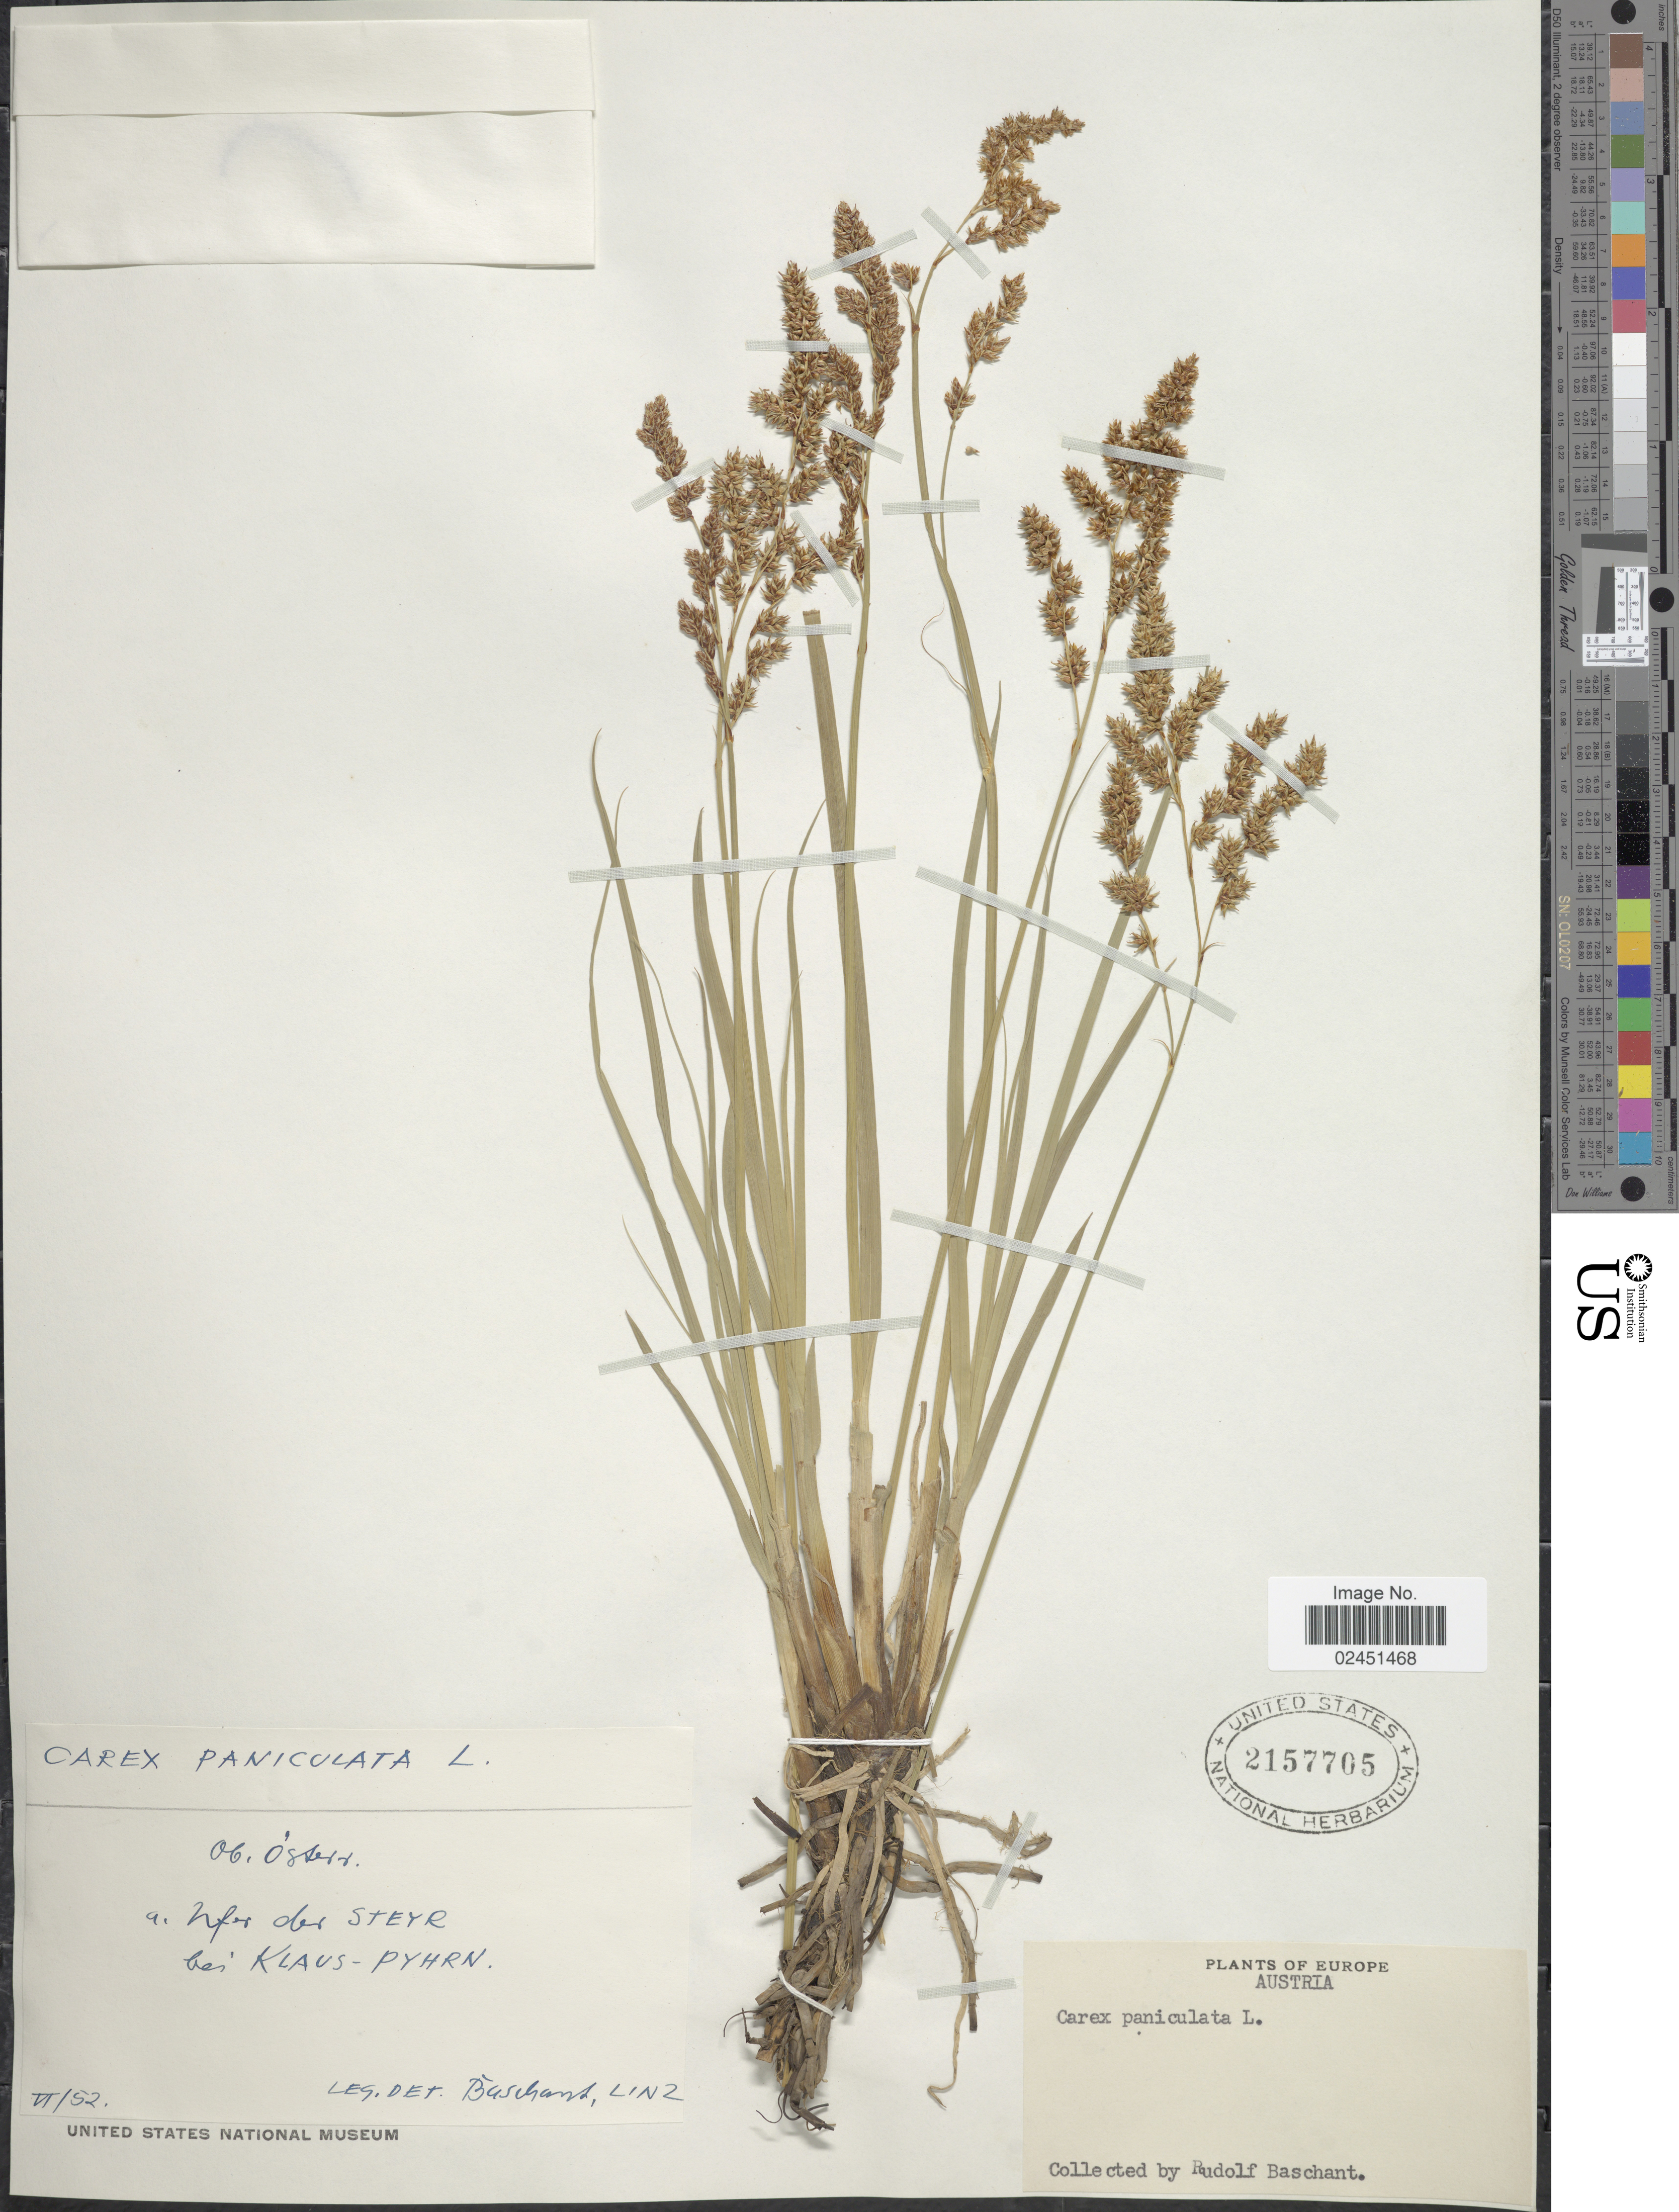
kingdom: Plantae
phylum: Tracheophyta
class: Liliopsida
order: Poales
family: Cyperaceae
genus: Carex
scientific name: Carex paniculata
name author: L.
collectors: R. Baschant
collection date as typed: Transcribed d/m/y: /6/52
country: Austria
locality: A nfos [interpreted] der Steyr bes Klaus-Pyhrn.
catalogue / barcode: US 2157705